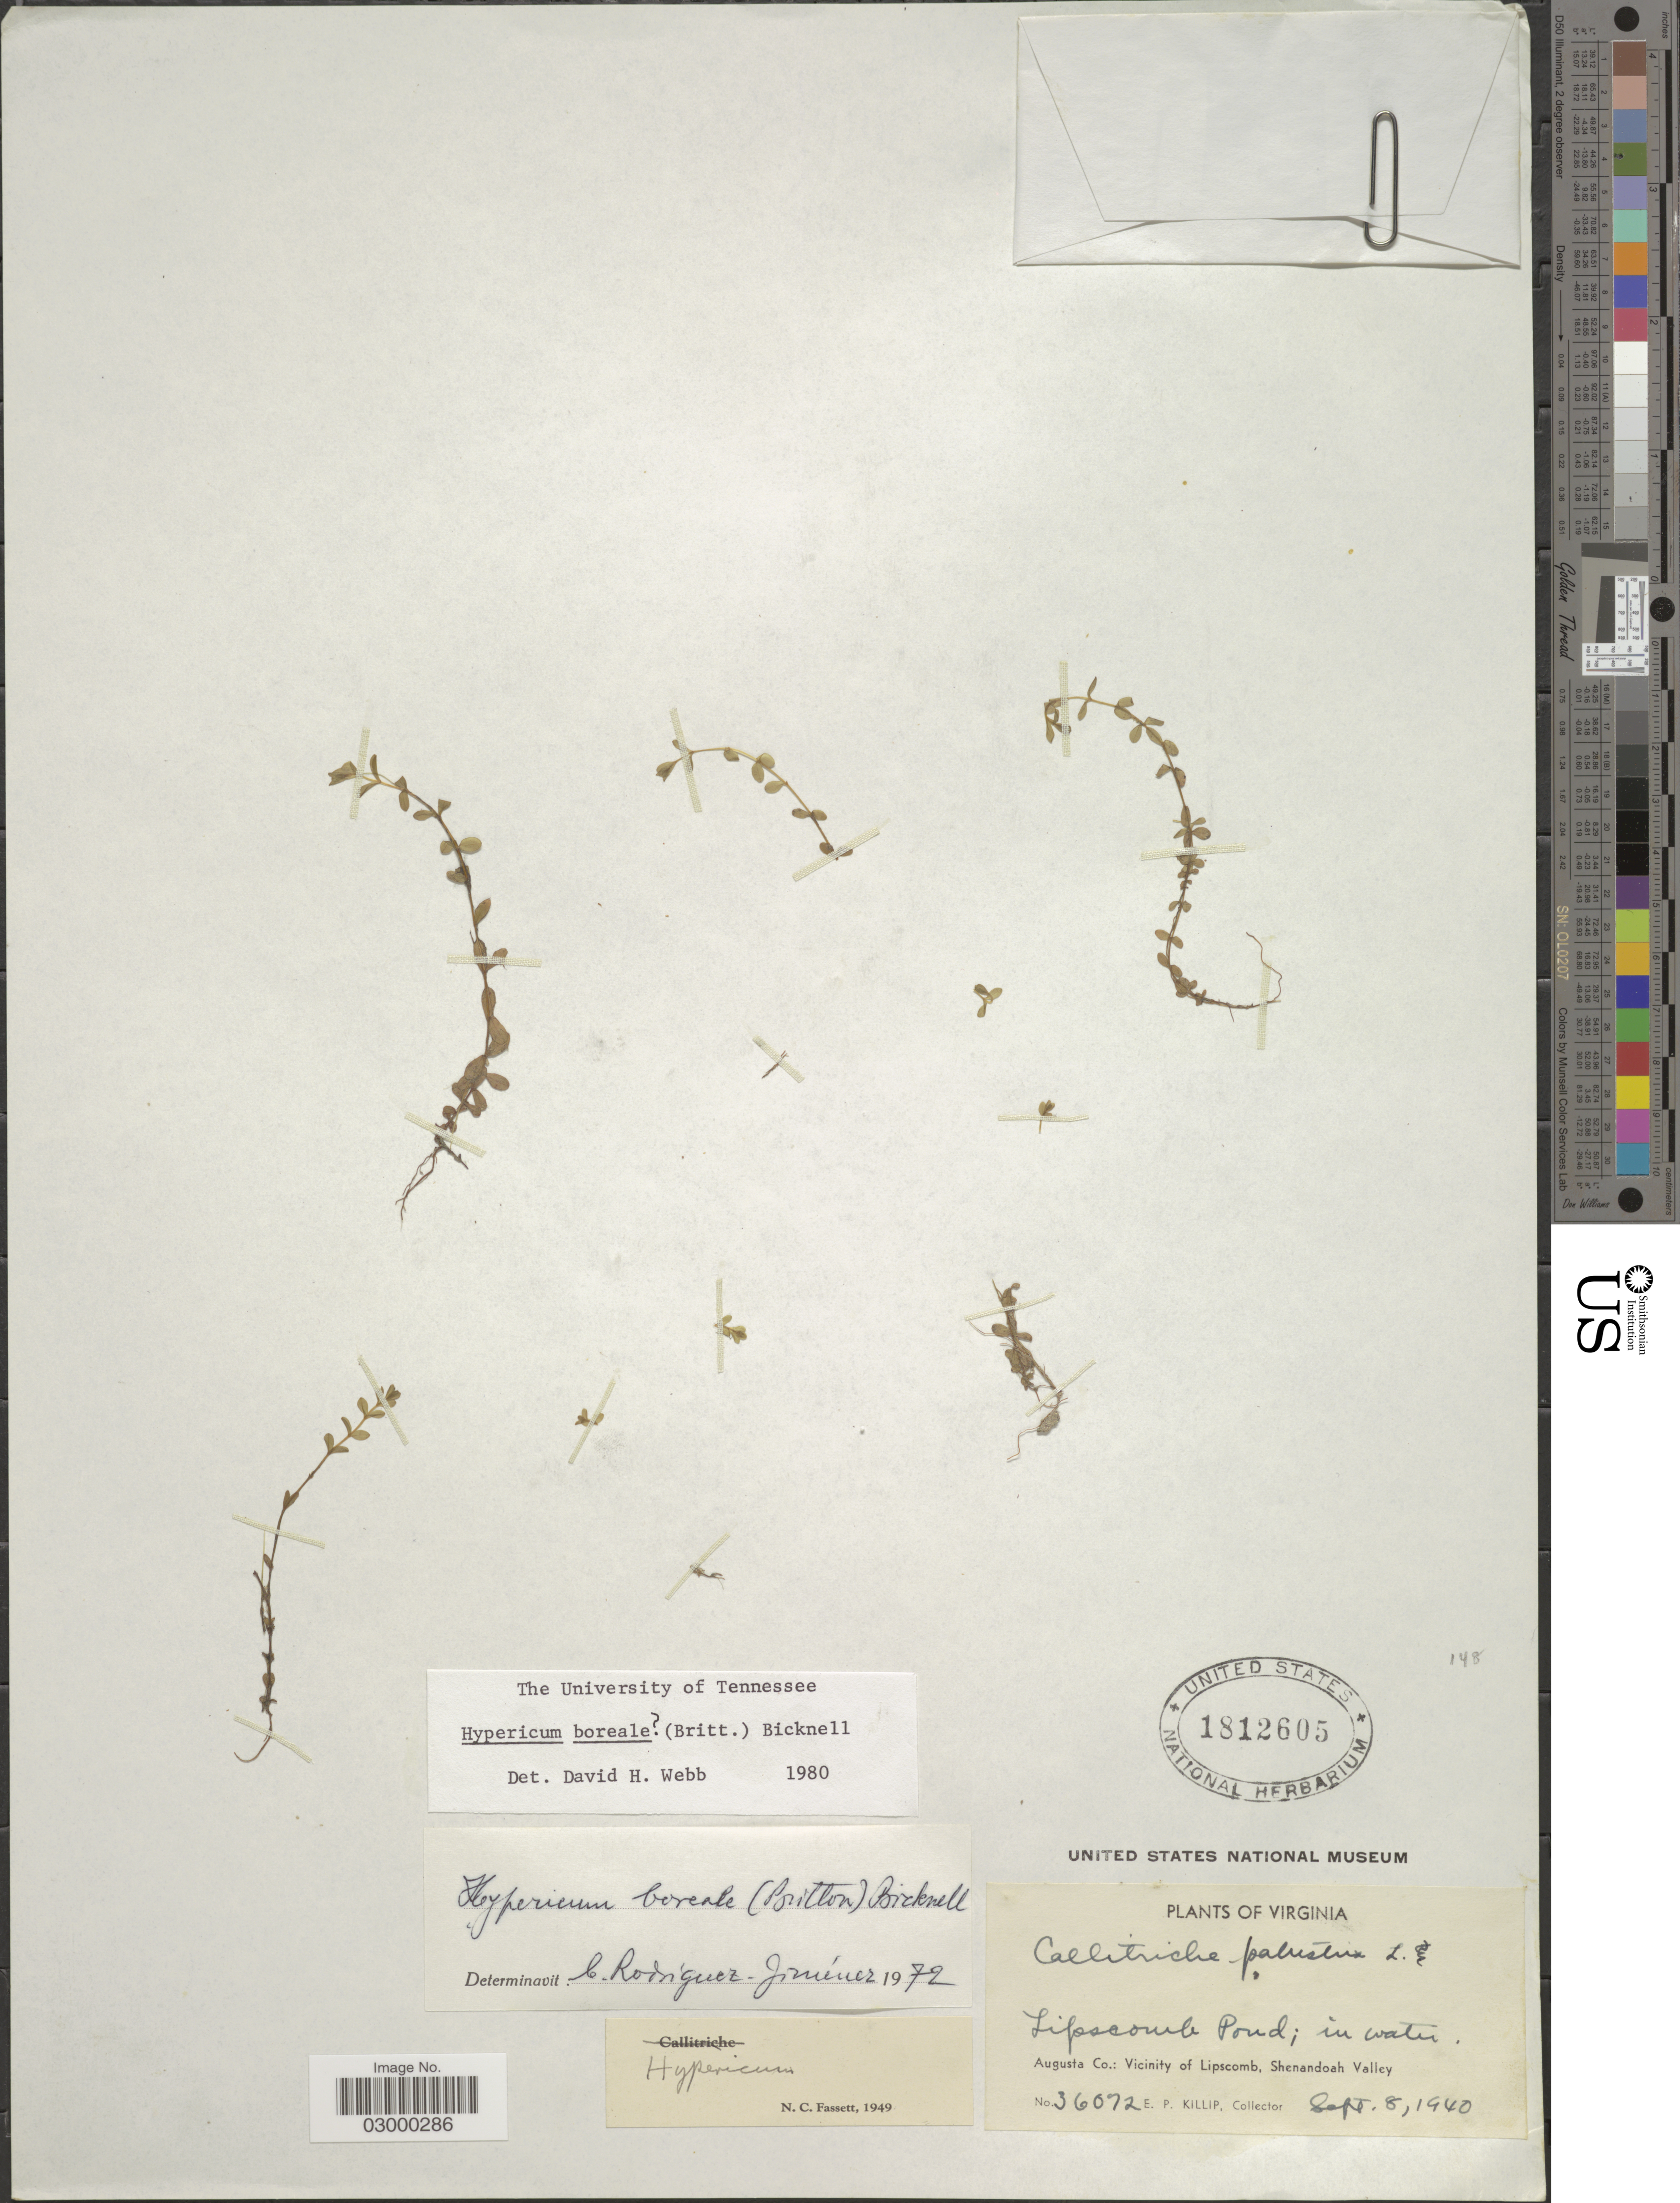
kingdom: Plantae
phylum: Tracheophyta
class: Magnoliopsida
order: Malpighiales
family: Hypericaceae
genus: Hypericum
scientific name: Hypericum boreale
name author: (Britton) E.P. Bicknell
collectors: E. P. Killip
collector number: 36072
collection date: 1940-09-08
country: United States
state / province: Virginia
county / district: Augusta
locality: Lipscomb Pond, Augusta Co.: Vicinity of Lipscomb, Shenandoah Valley.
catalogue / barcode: US 1812605